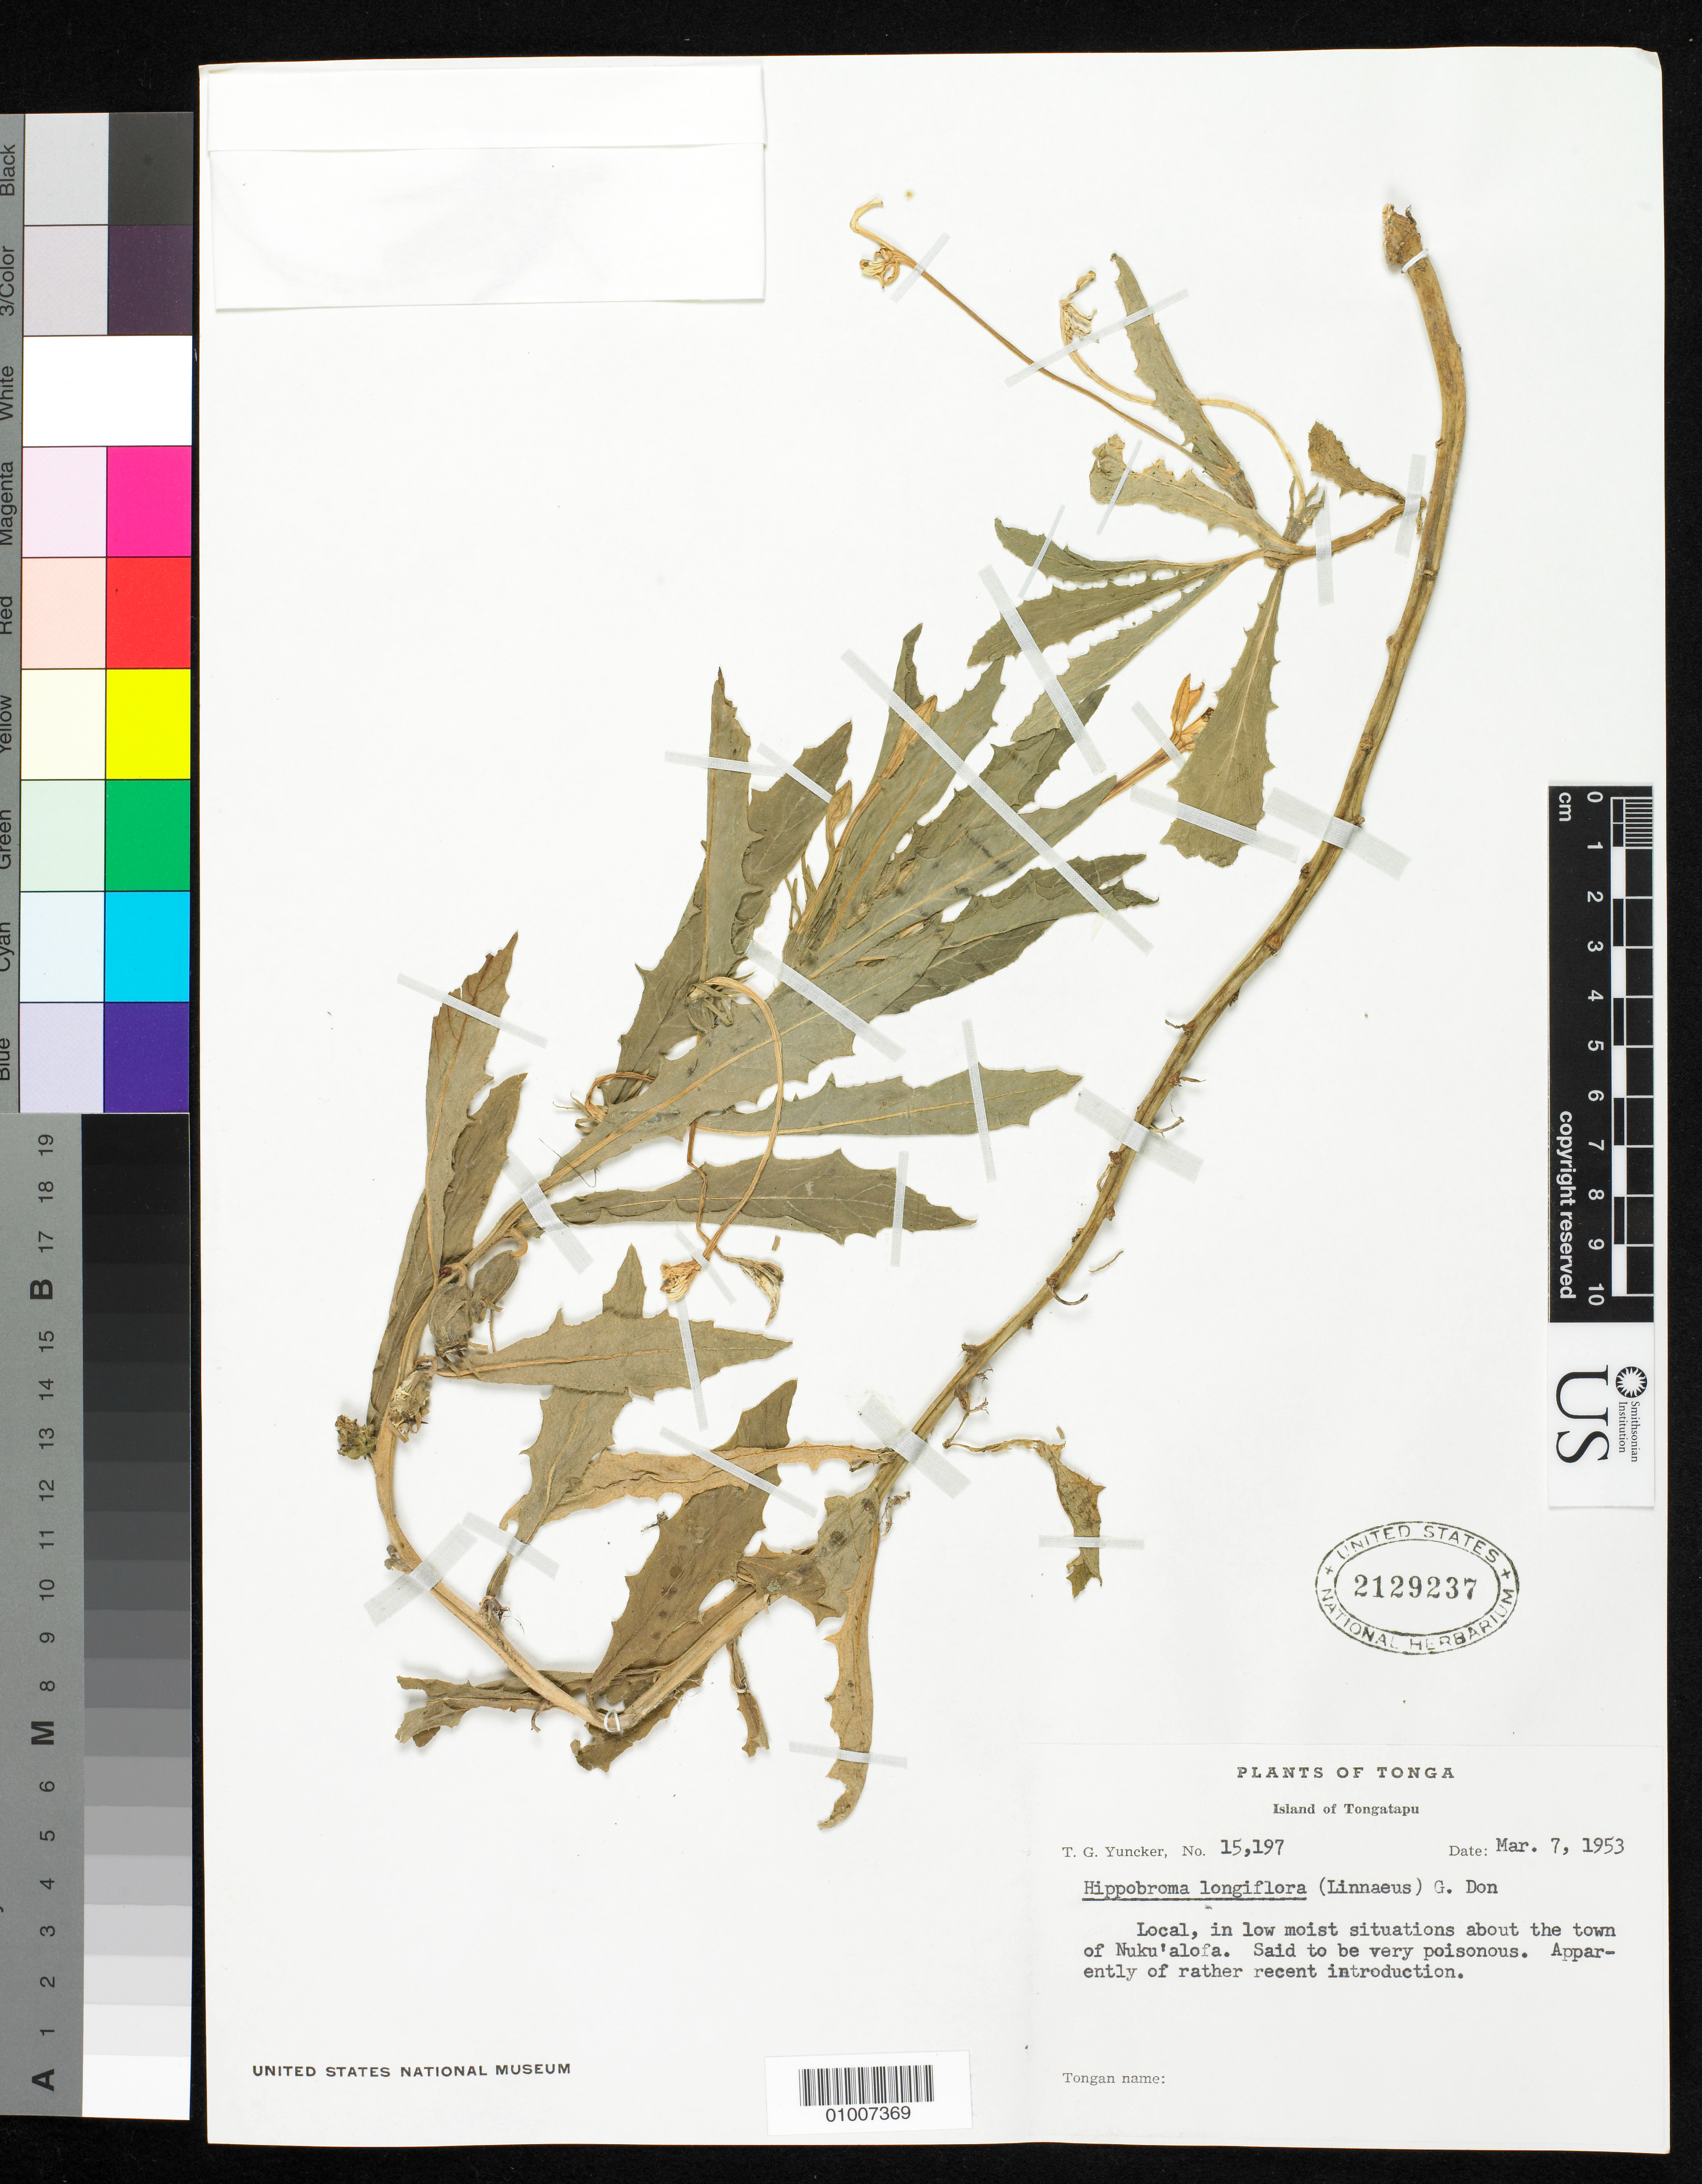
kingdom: Plantae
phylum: Tracheophyta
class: Magnoliopsida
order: Asterales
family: Campanulaceae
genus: Hippobroma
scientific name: Hippobroma longiflora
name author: (L.) G. Don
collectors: T. G. Yuncker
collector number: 15197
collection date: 1953-03-07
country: Tonga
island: Tongatapu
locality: About the town of Nuku'alofa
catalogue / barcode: US 2129237